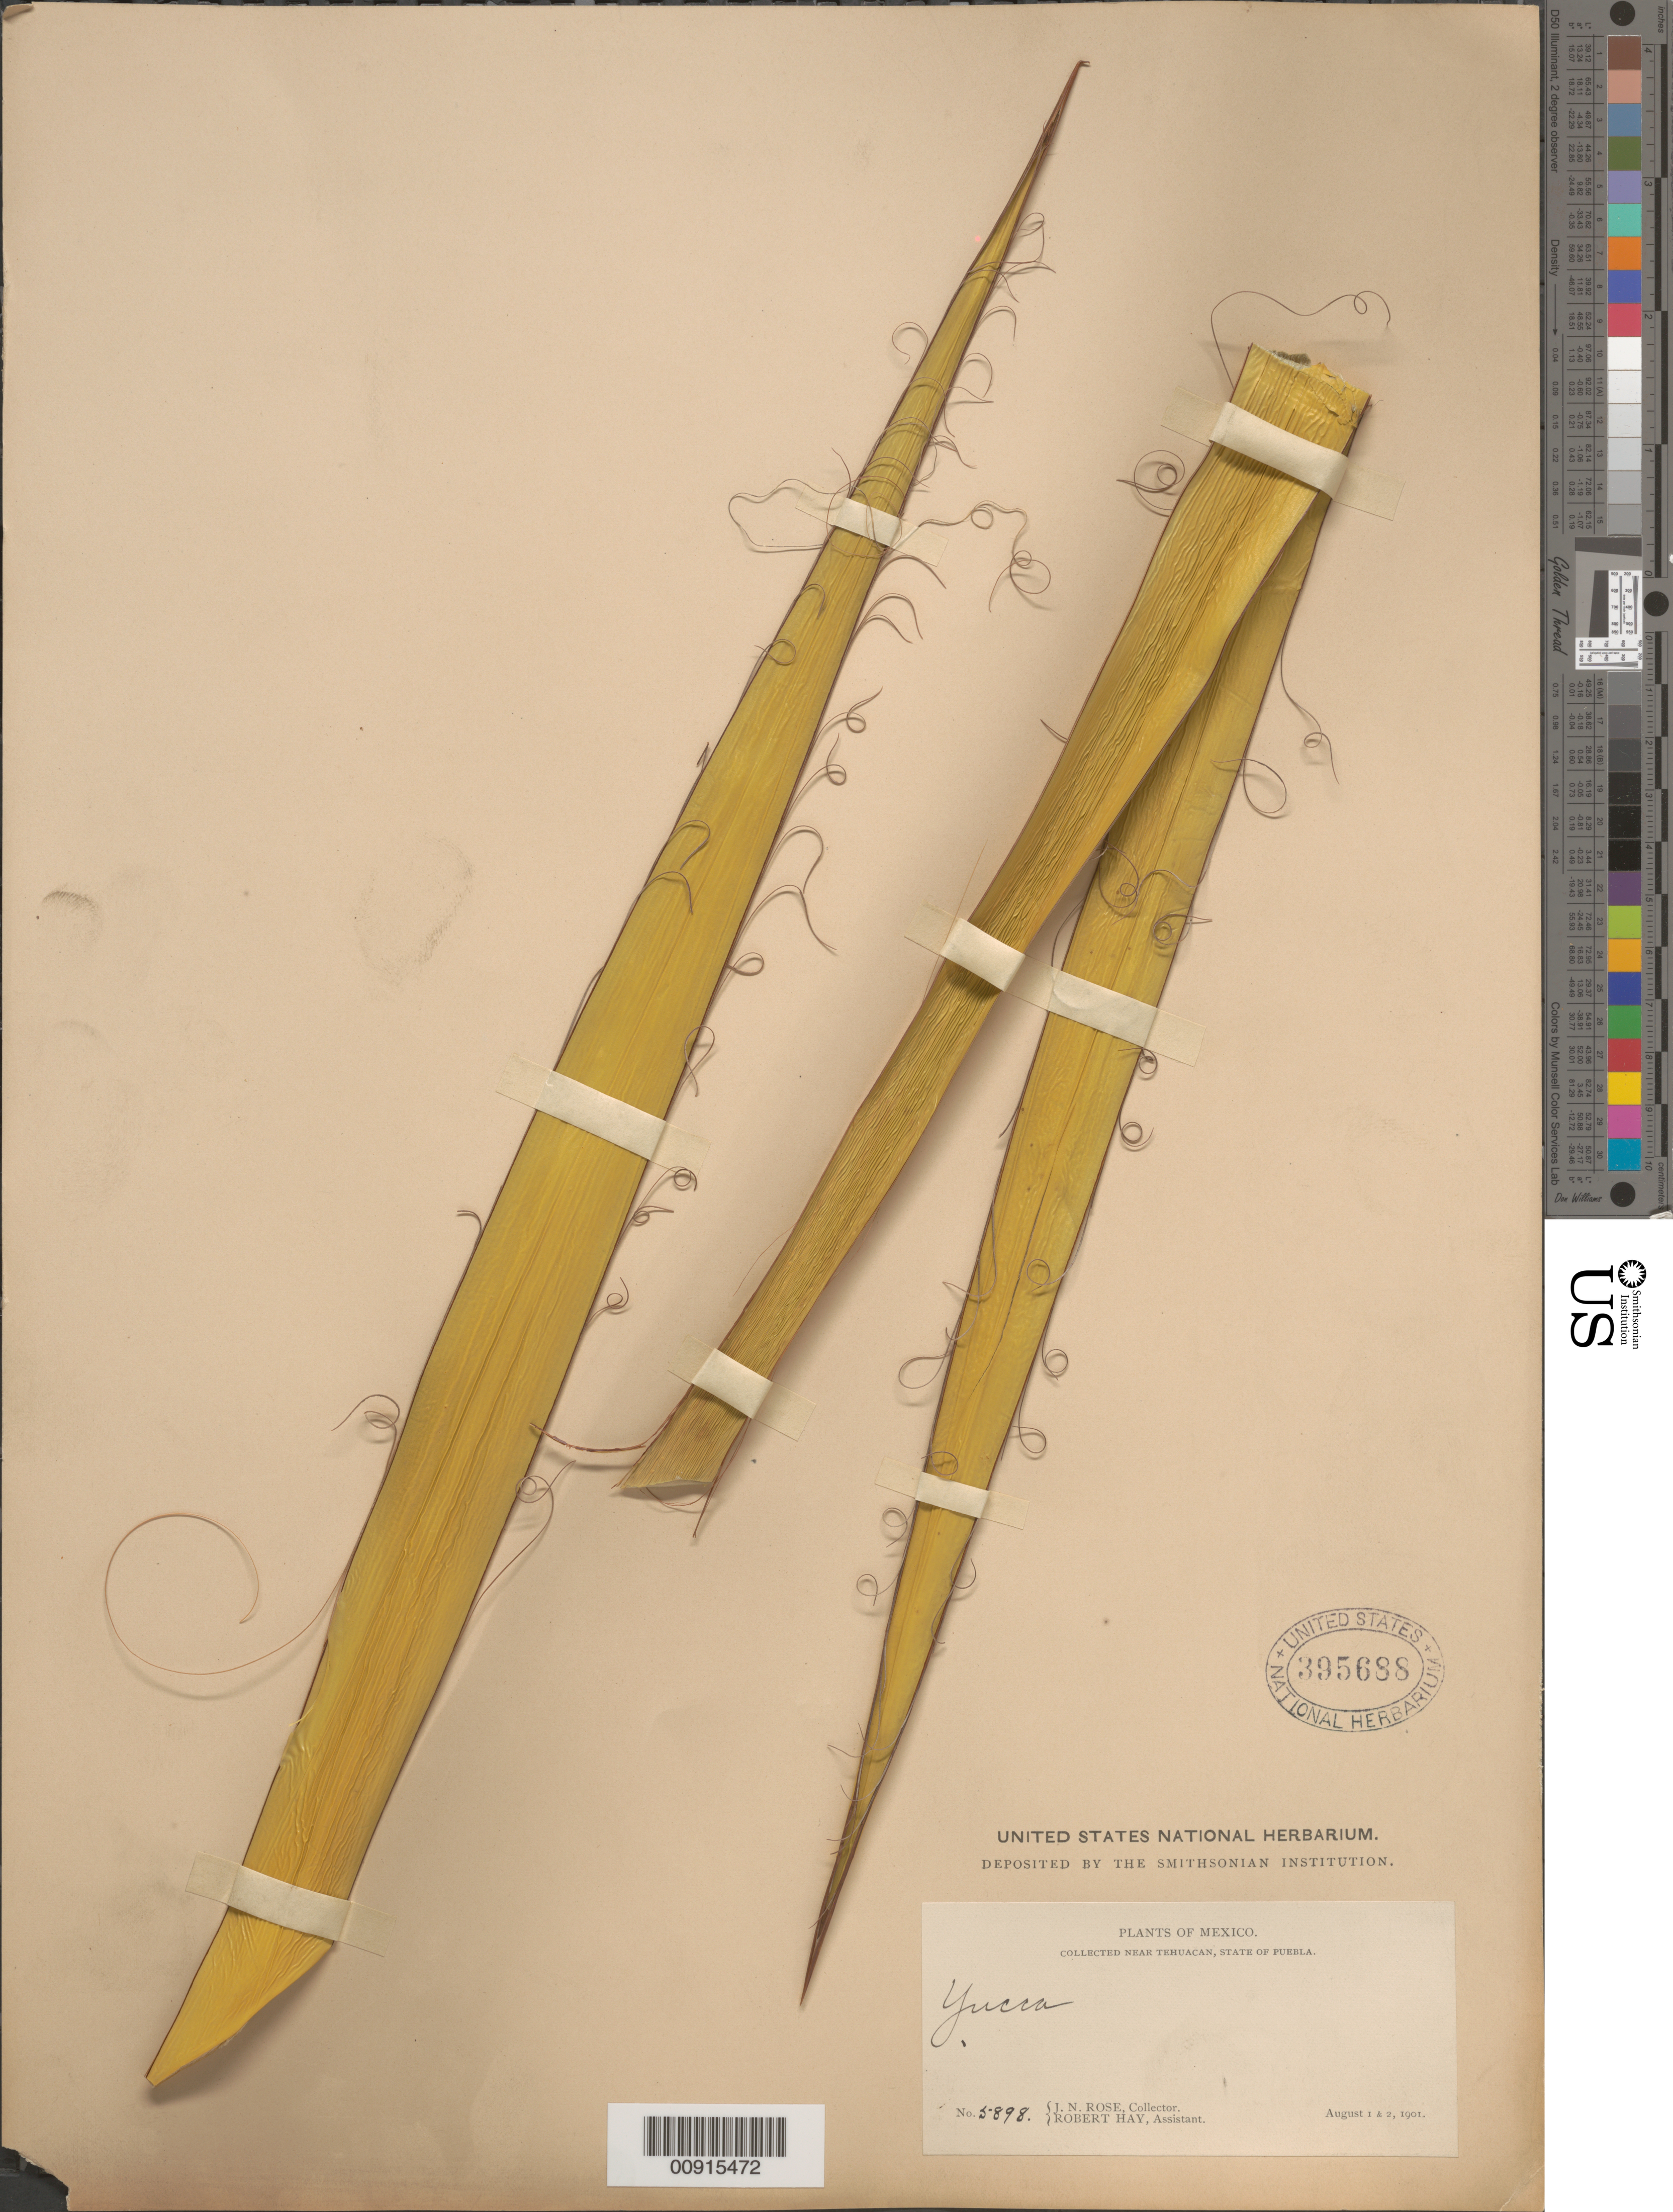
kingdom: Plantae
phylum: Tracheophyta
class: Liliopsida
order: Asparagales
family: Asparagaceae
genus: Yucca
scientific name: Yucca sp.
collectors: J. N. Rose & R. Hay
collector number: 5898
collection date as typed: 01 Aug 1901 to 02 Aug 1901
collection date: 1901-08-01/1901-08-02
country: Mexico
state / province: Puebla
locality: Near Tehuacán, State of Puebla.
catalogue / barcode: US 395688